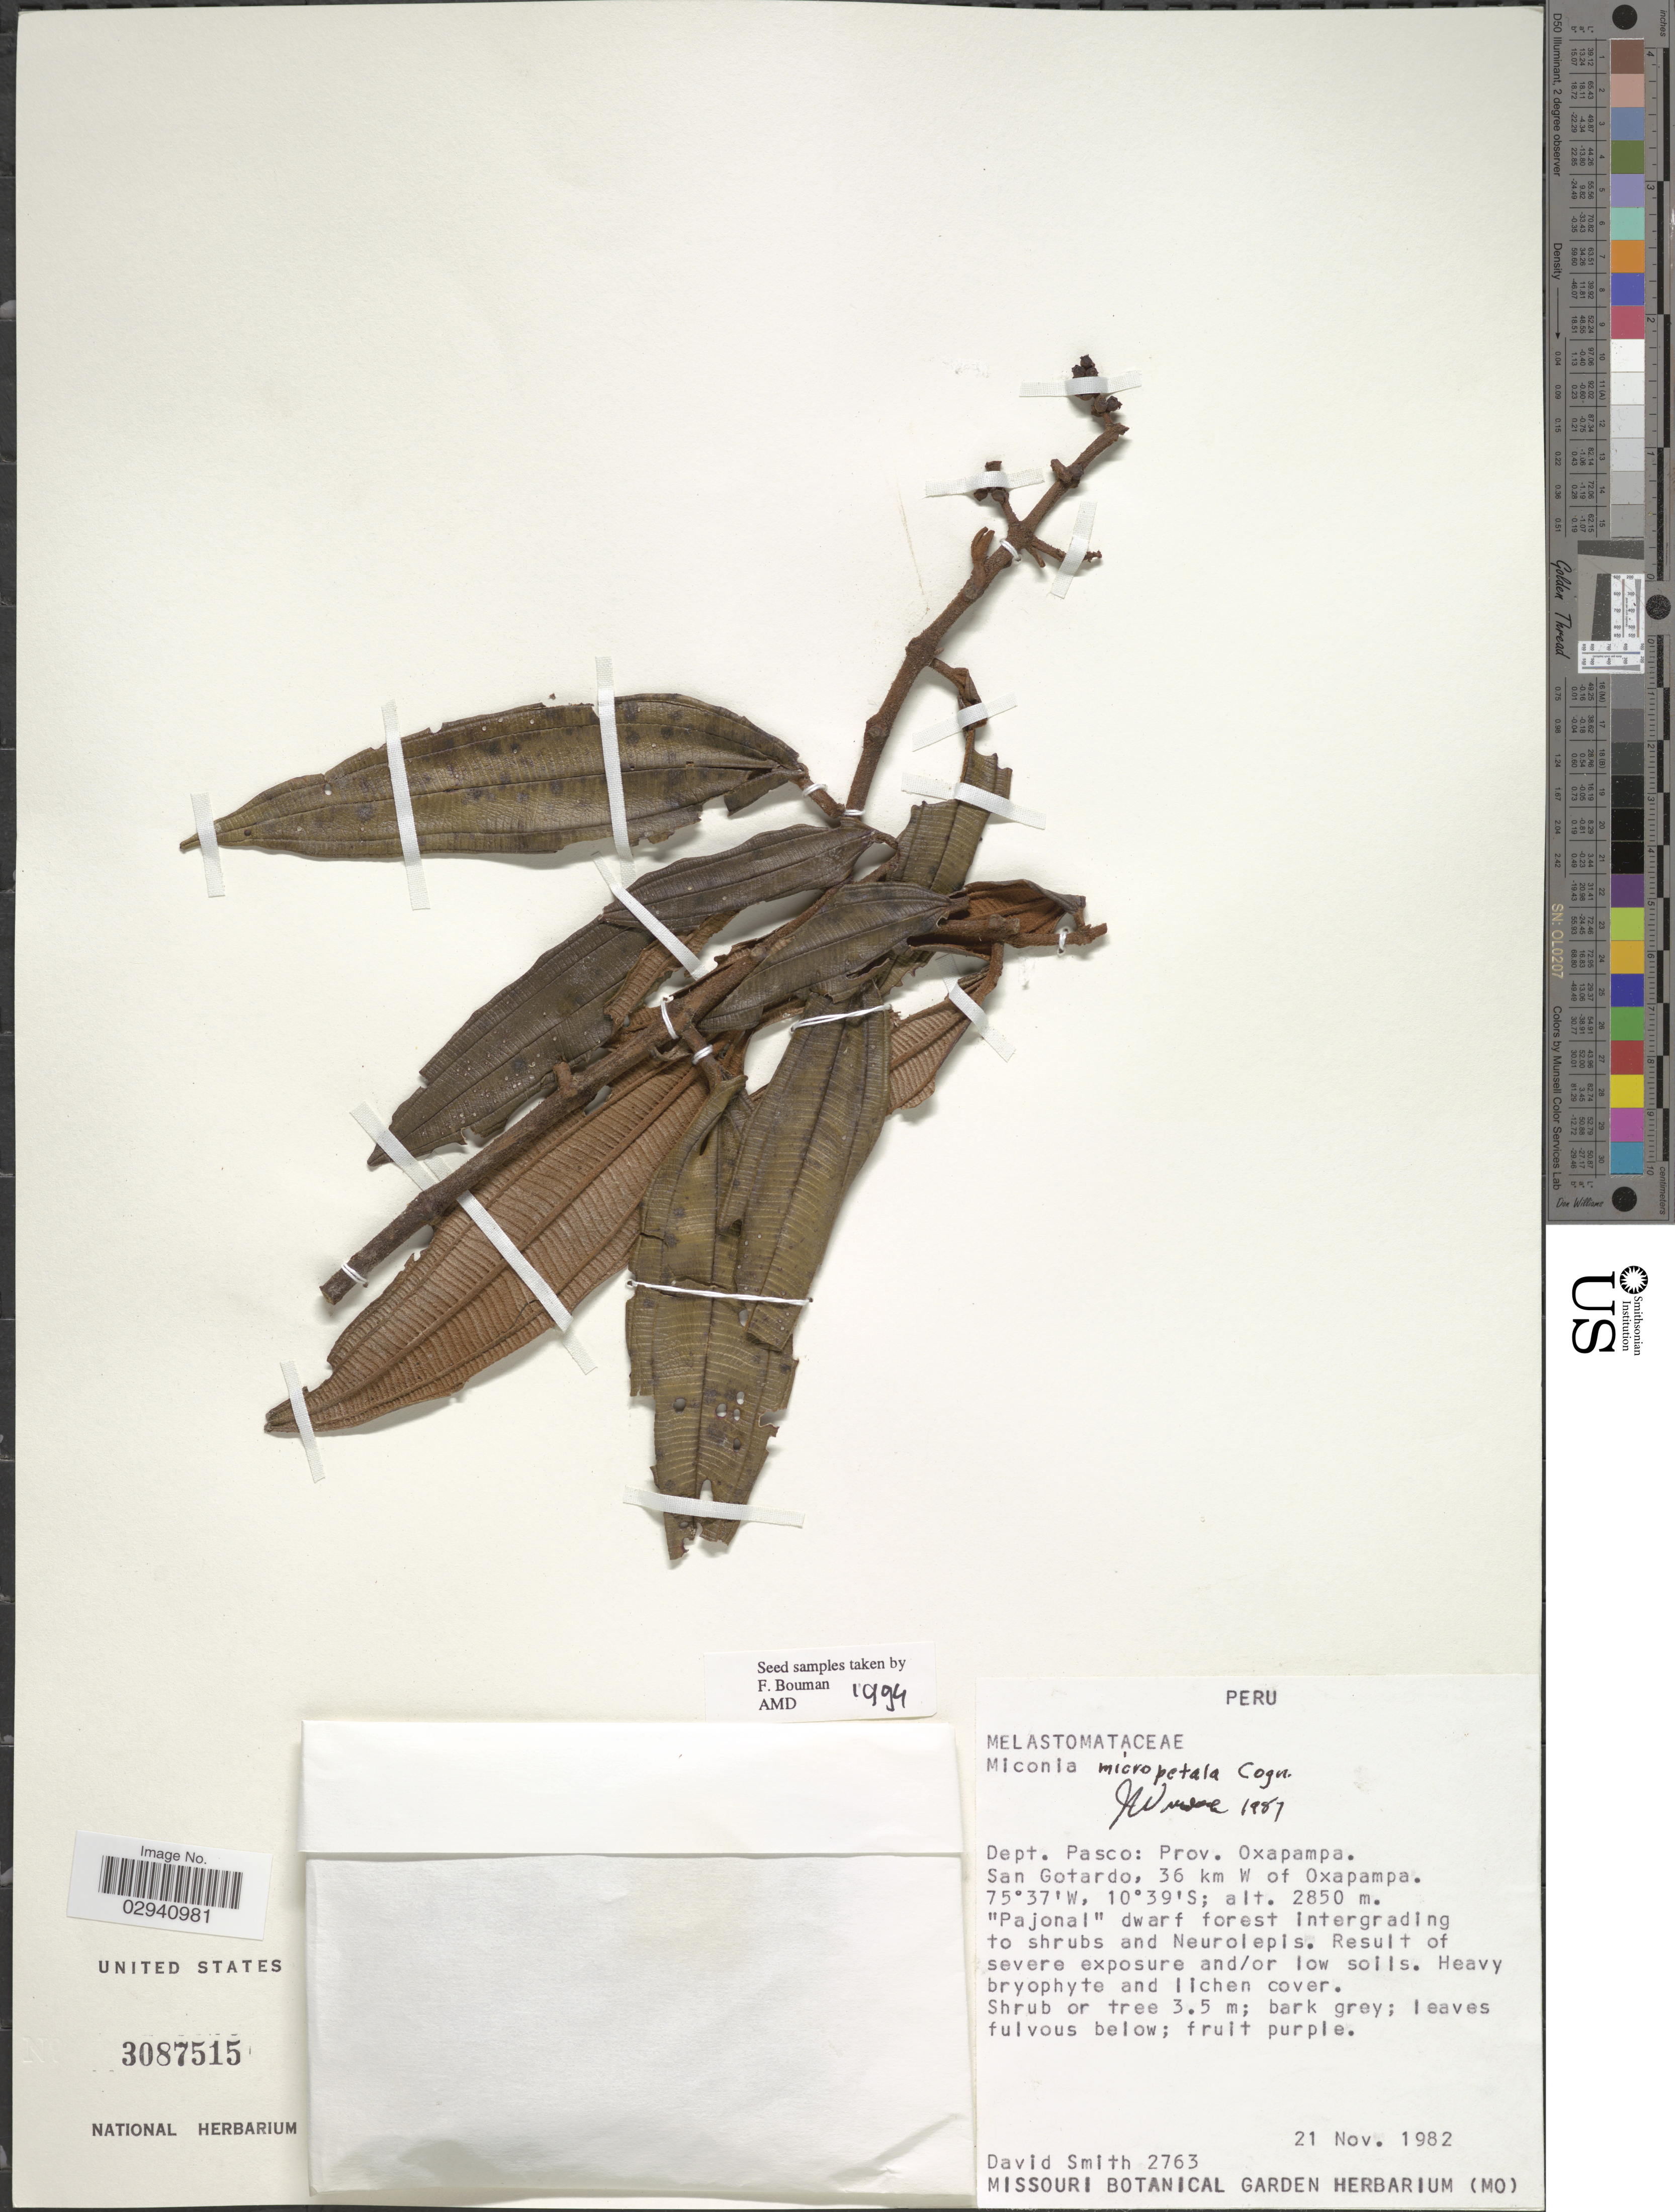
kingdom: Plantae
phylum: Tracheophyta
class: Magnoliopsida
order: Myrtales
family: Melastomataceae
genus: Miconia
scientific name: Miconia micropetala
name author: Cogn. in A. DC.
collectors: D. C. Smith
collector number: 2763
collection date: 1982-11-21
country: Peru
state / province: Pasco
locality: Dept. Pasco: Prov. Oxapampa. San Gotardo, 36 km W of Oxapampa.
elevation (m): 2850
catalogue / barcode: US 3087515